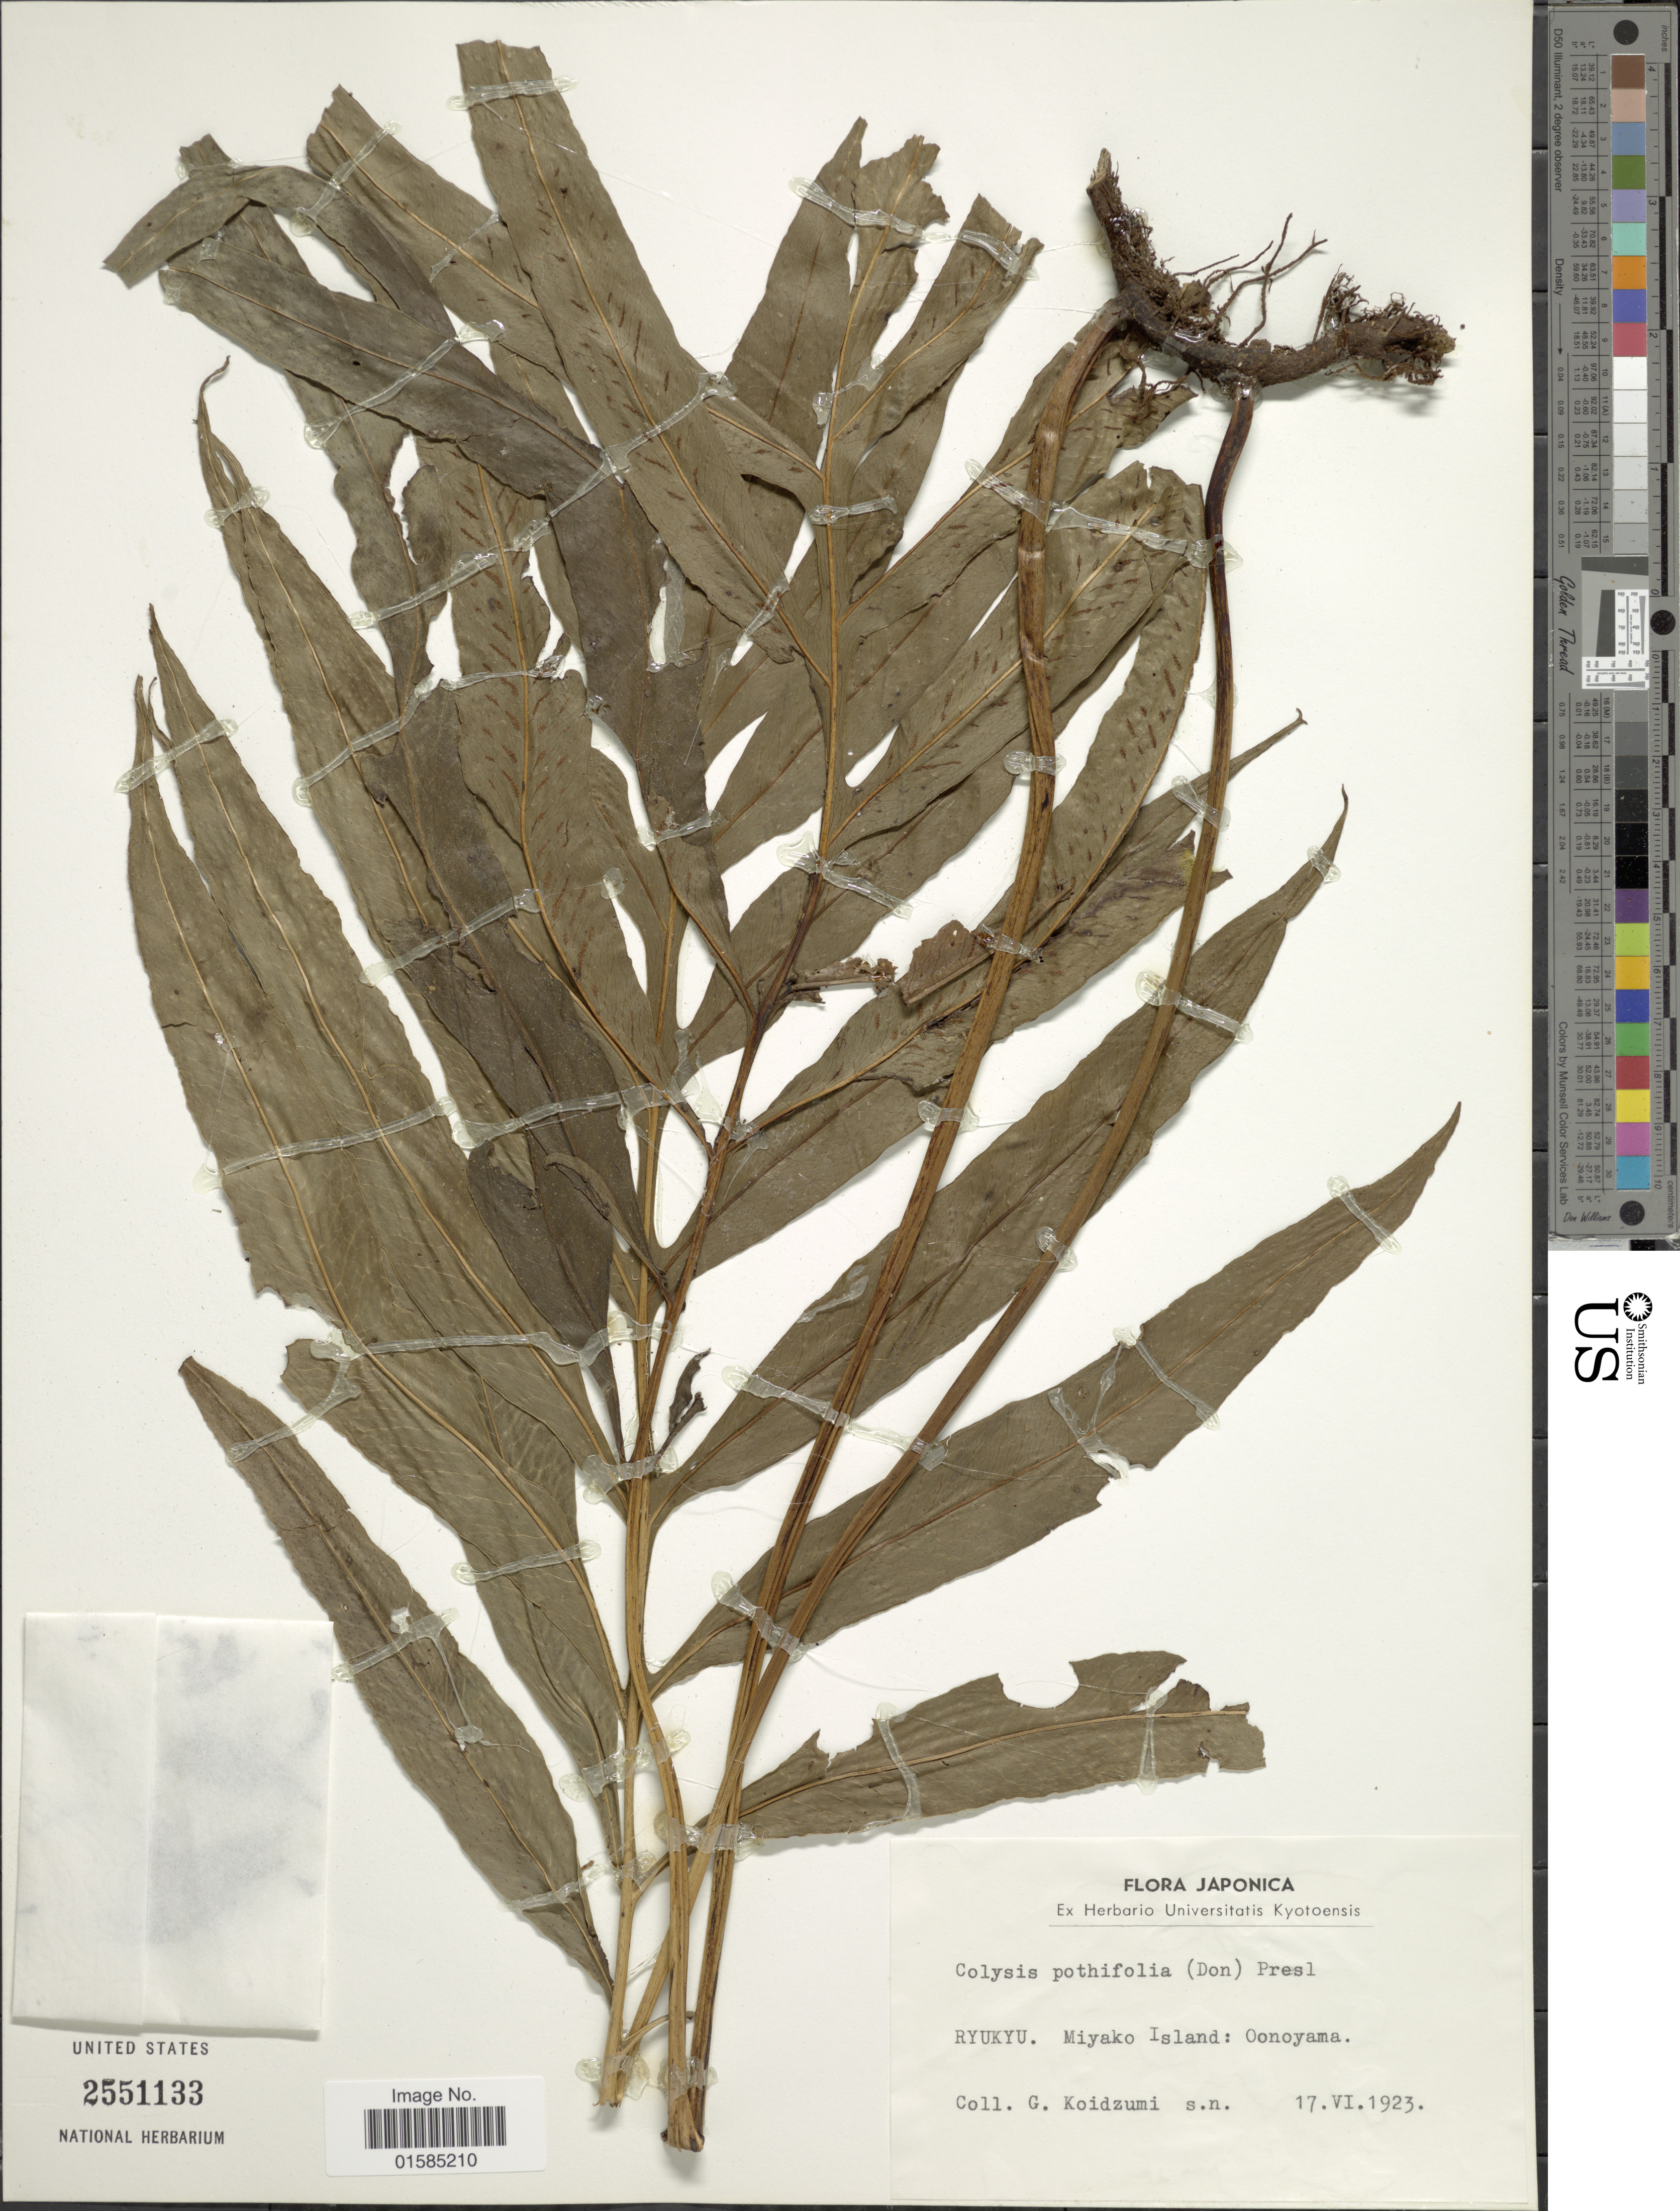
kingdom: Plantae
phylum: Tracheophyta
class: Polypodiopsida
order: Polypodiales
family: Polypodiaceae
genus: Leptochilus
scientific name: Leptochilus ellipticus var. pothifolius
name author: (Buch.-Ham. ex D. Don) X.C. Zhang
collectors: G. Koidzumi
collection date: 1923-06-17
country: Japan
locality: Japonica, Ryukyu. Miyako Island: Oonoyama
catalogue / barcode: US 2551133